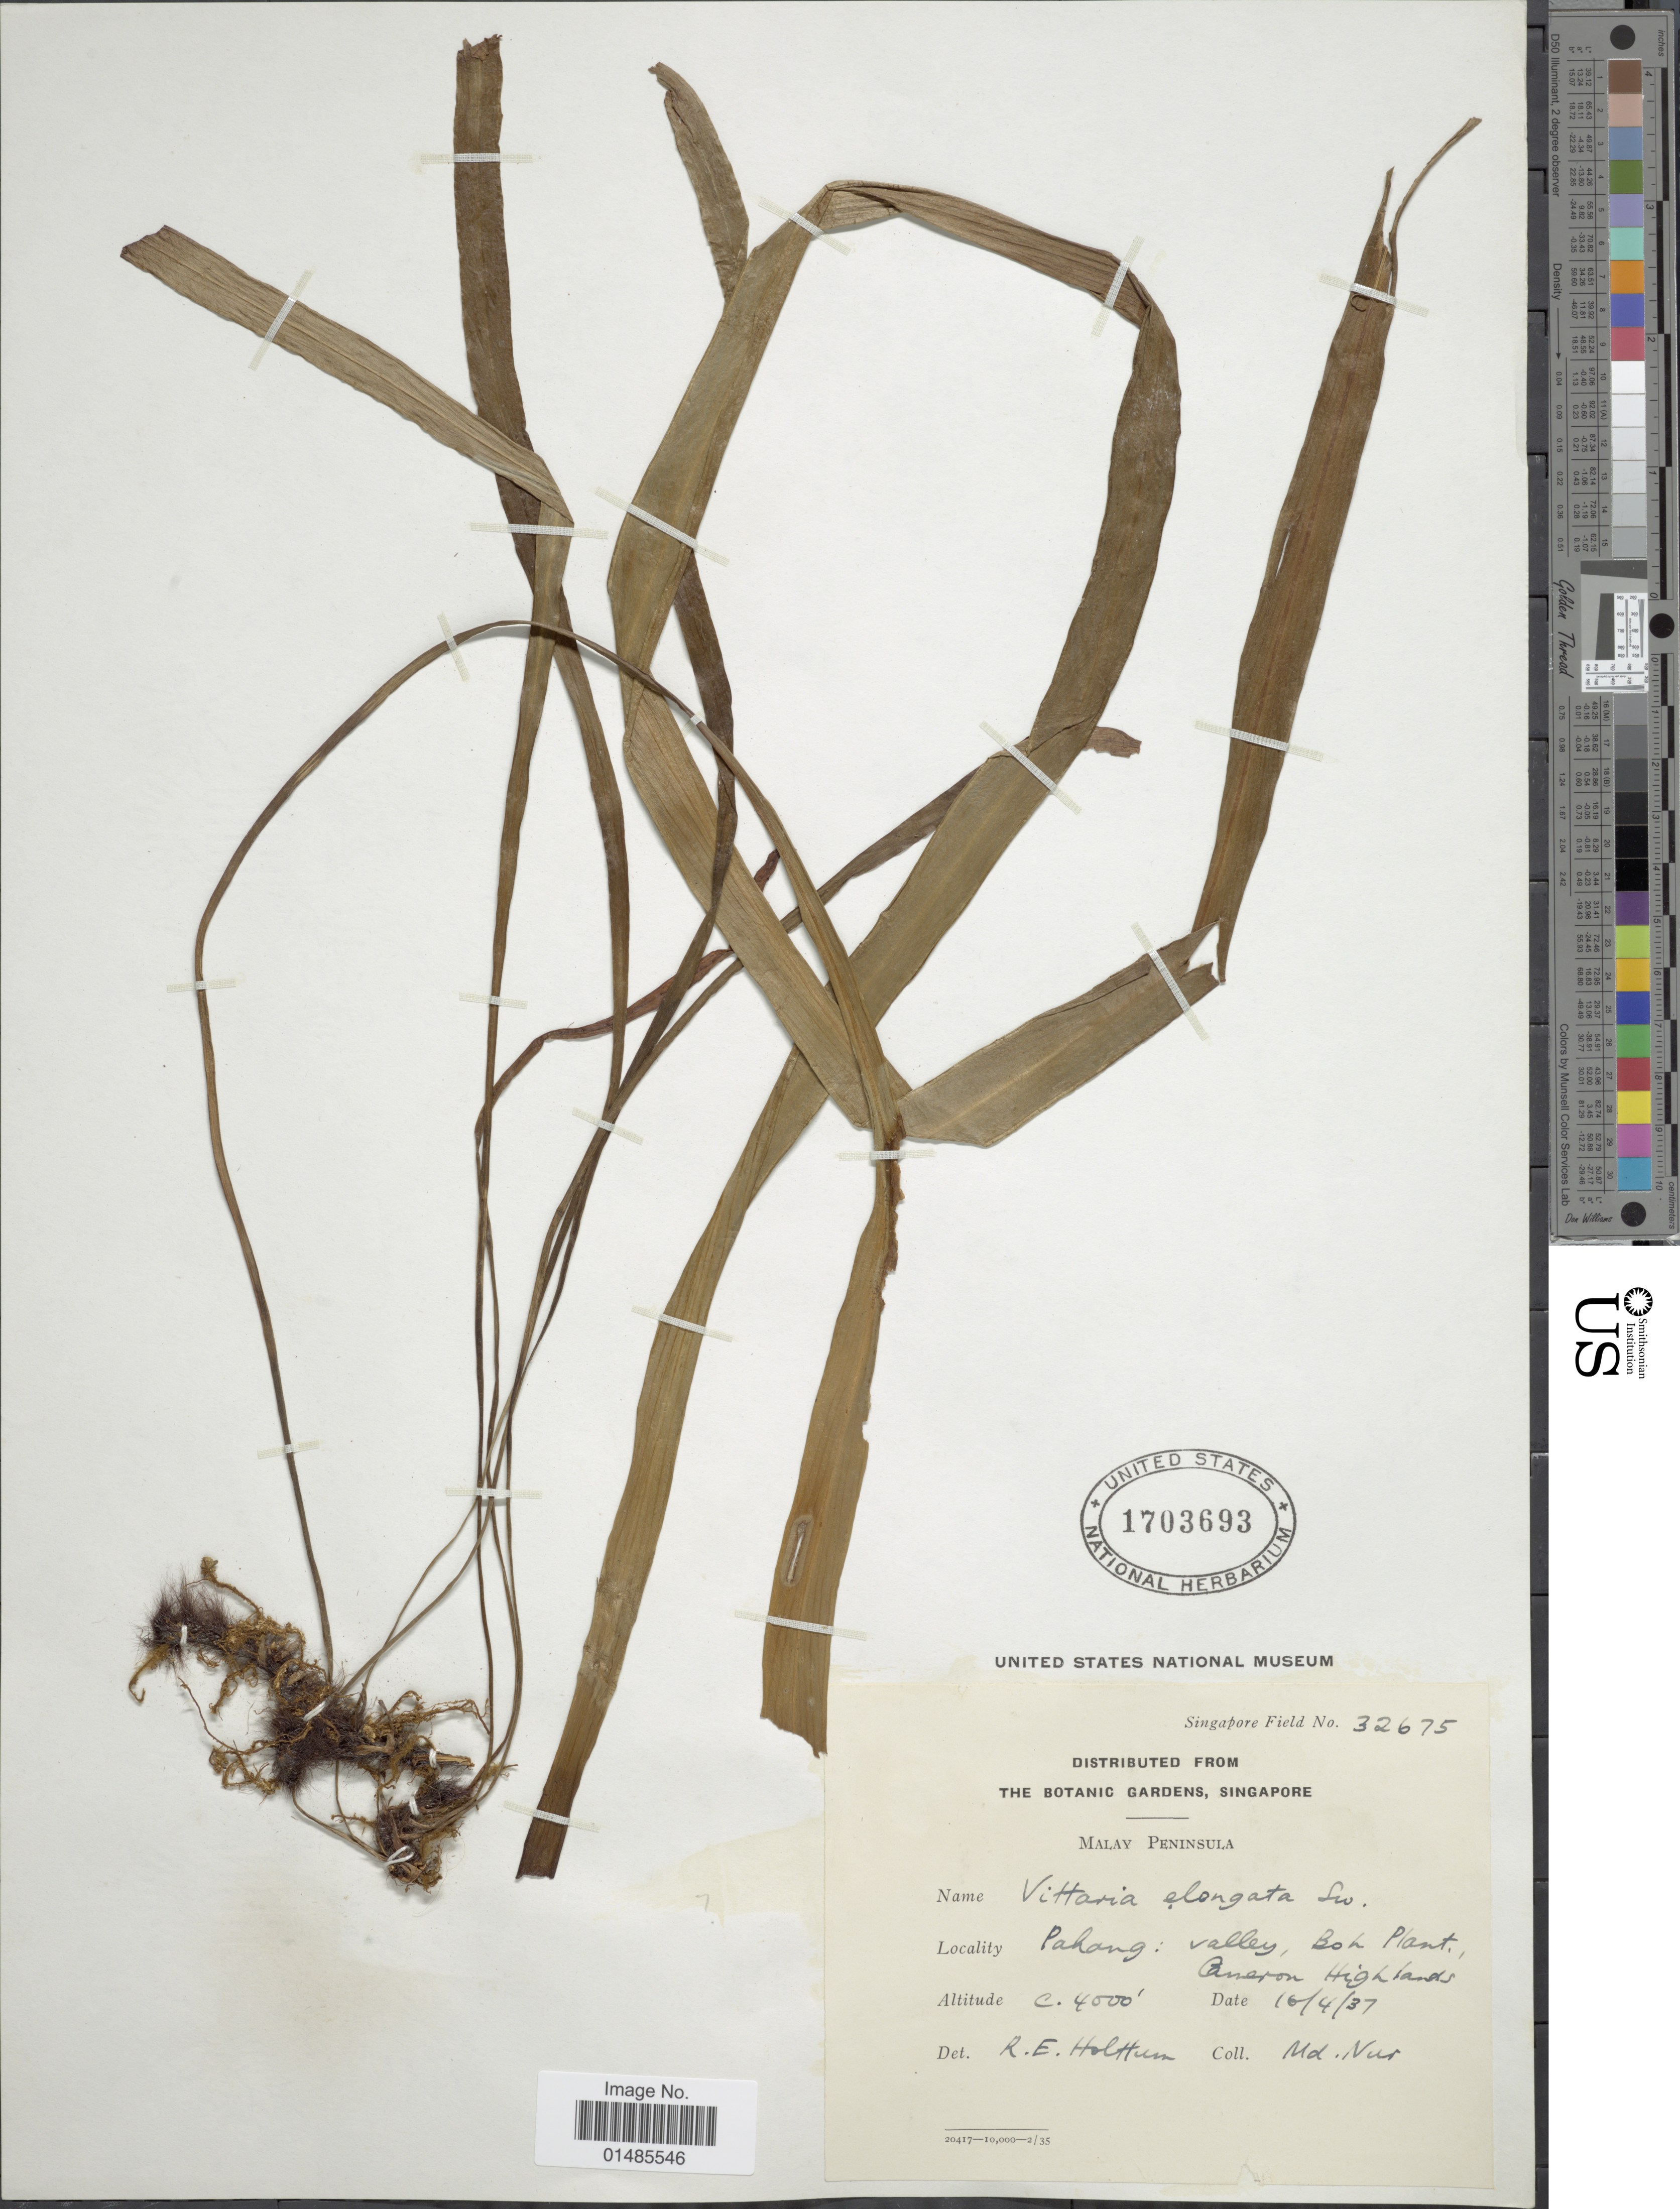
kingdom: Plantae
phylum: Tracheophyta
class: Polypodiopsida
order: Polypodiales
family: Pteridaceae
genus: Haplopteris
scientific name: Haplopteris elongata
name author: (Sw.) Crane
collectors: M. Nur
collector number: Singapore Field 32675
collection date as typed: Transcribed d/m/y: 16/4/37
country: Malaysia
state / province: Pahang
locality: Malay Peninsula. Valley, Boh Plant, Cameron Highlands.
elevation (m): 1219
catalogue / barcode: US 1703693